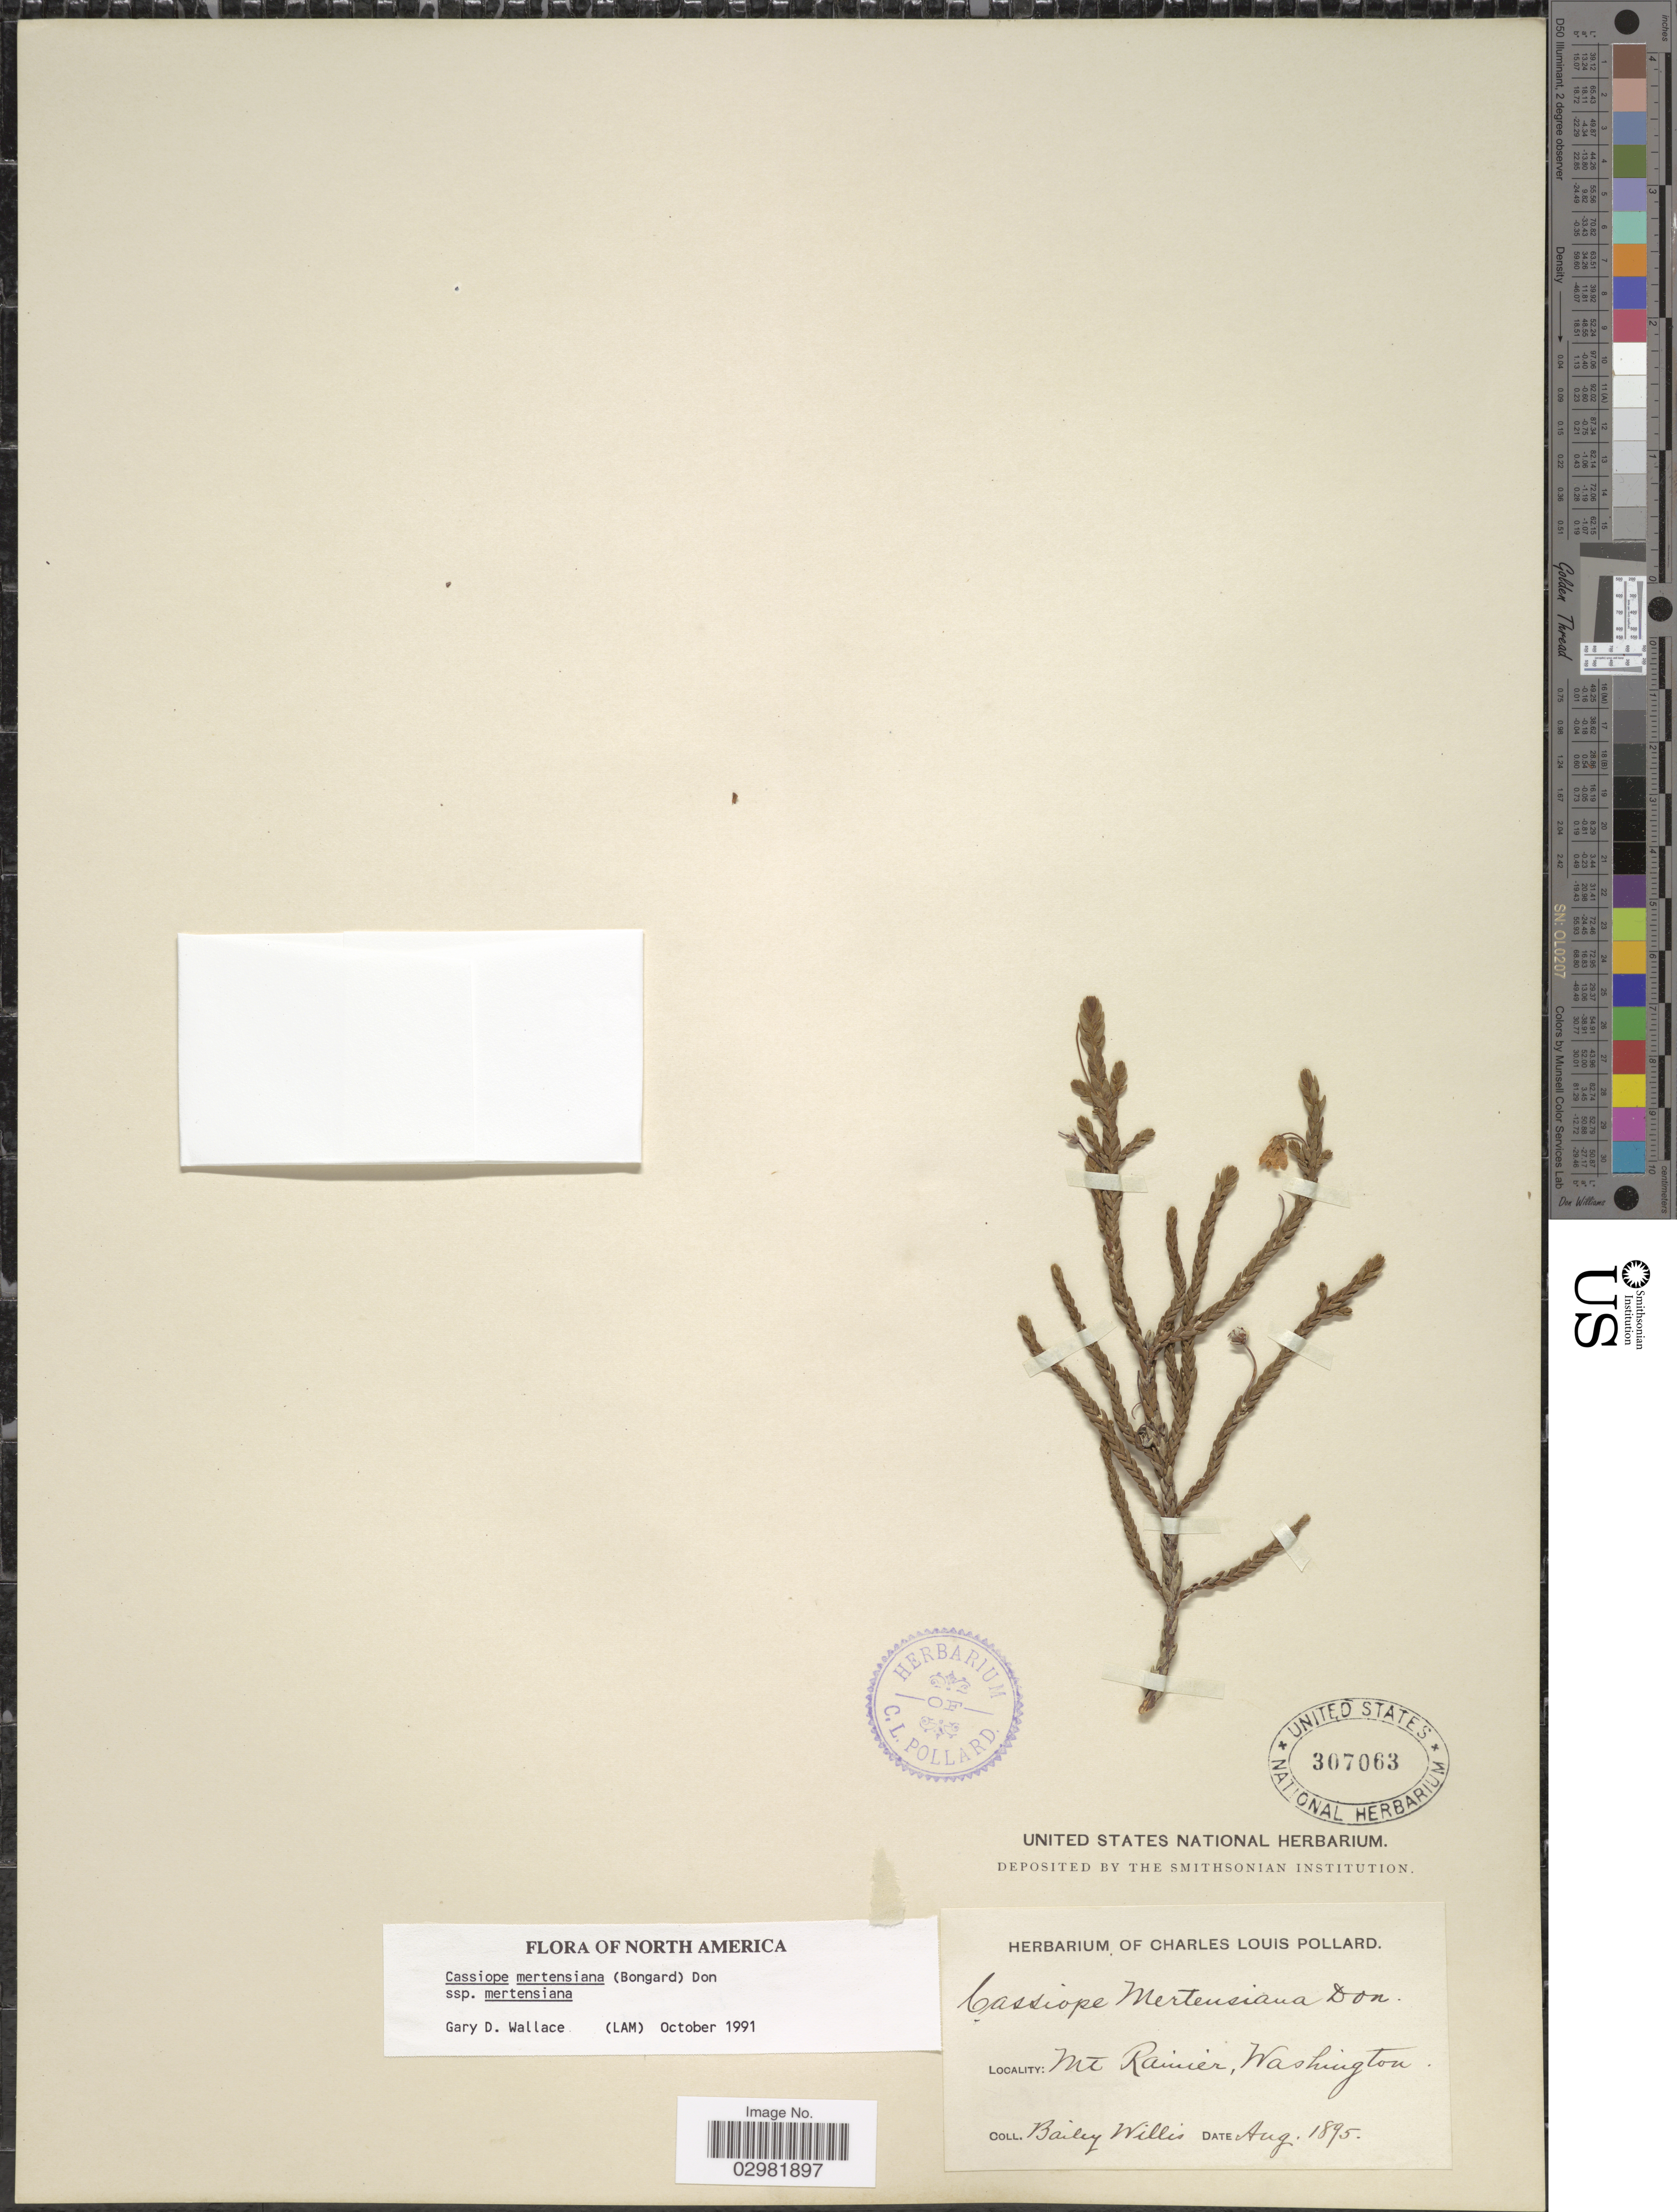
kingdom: Plantae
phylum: Tracheophyta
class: Magnoliopsida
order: Ericales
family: Ericaceae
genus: Cassiope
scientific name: Cassiope mertensiana subsp. mertensiana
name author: (Bong.) G. Don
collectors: B. Willis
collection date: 1895-08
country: United States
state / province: Washington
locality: Mt. Rainier.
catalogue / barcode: US 307063